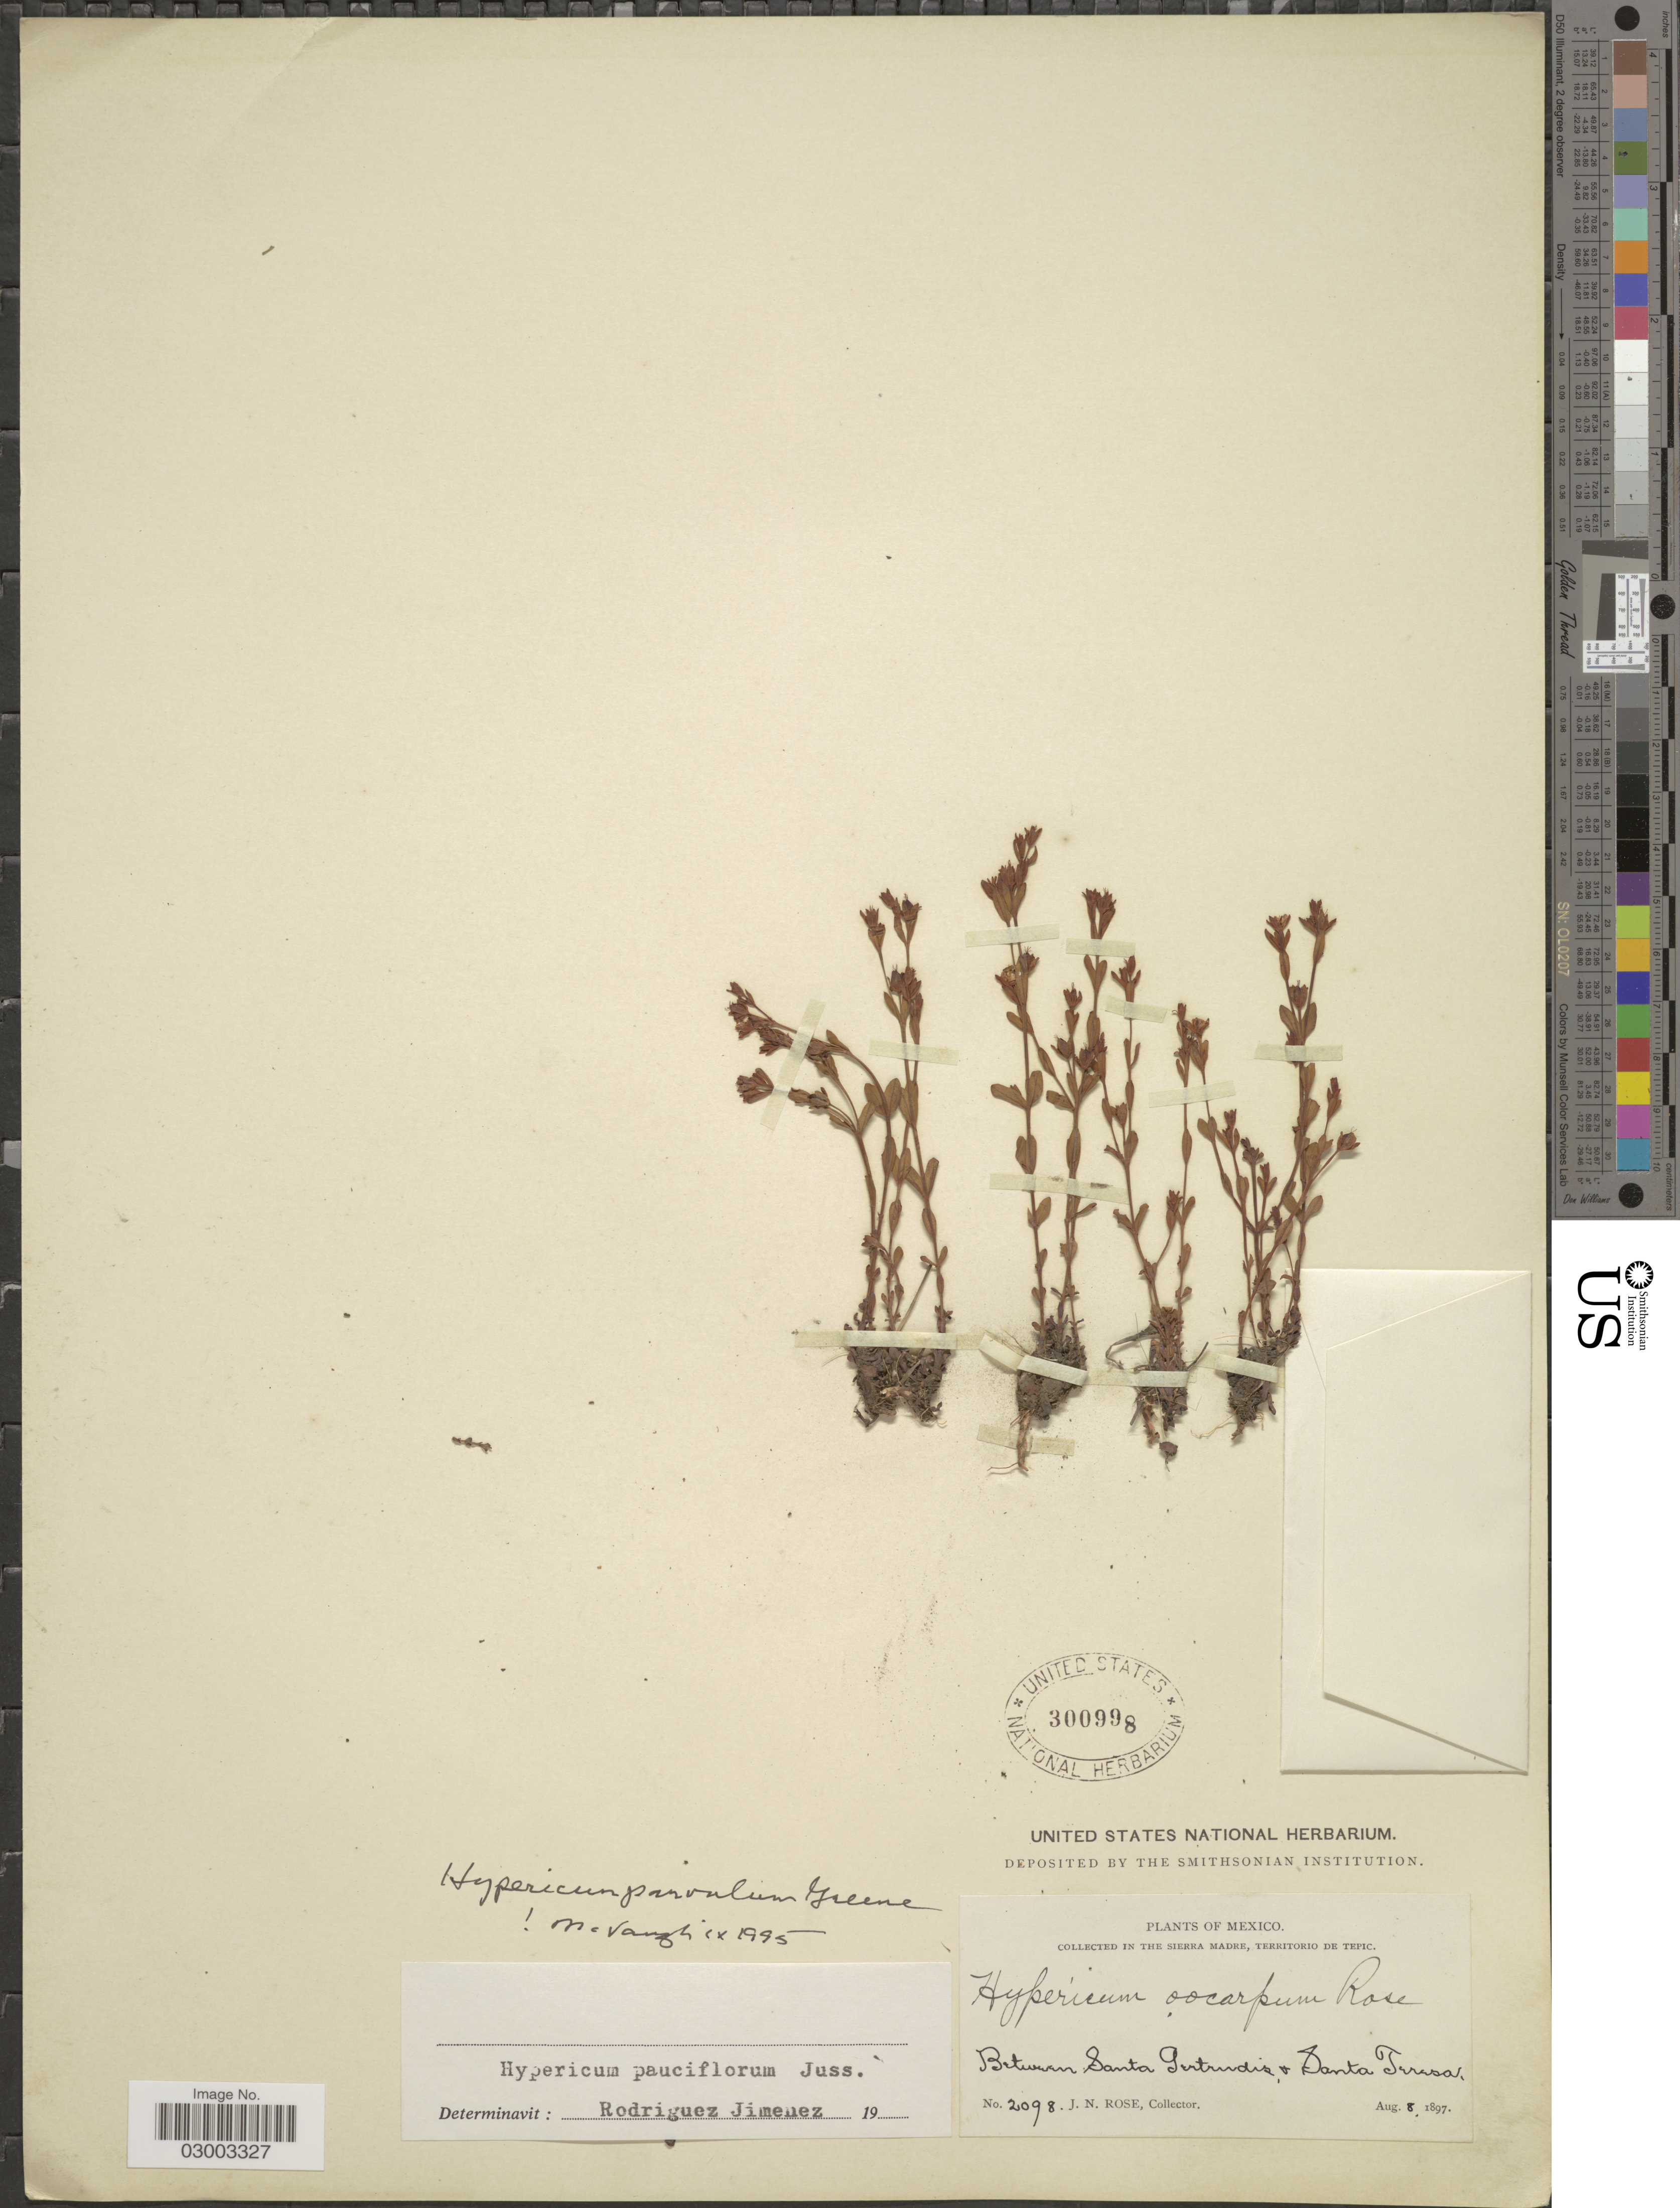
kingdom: Plantae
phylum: Tracheophyta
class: Magnoliopsida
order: Malpighiales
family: Hypericaceae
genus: Hypericum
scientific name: Hypericum parvulum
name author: Greene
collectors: J. N. Rose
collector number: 2098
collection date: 1897-08-08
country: Mexico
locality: In the Sierra Madre, Territorio de Tepic. Between Santa Gertrudis & Santa Teresa.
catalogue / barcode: US 300998